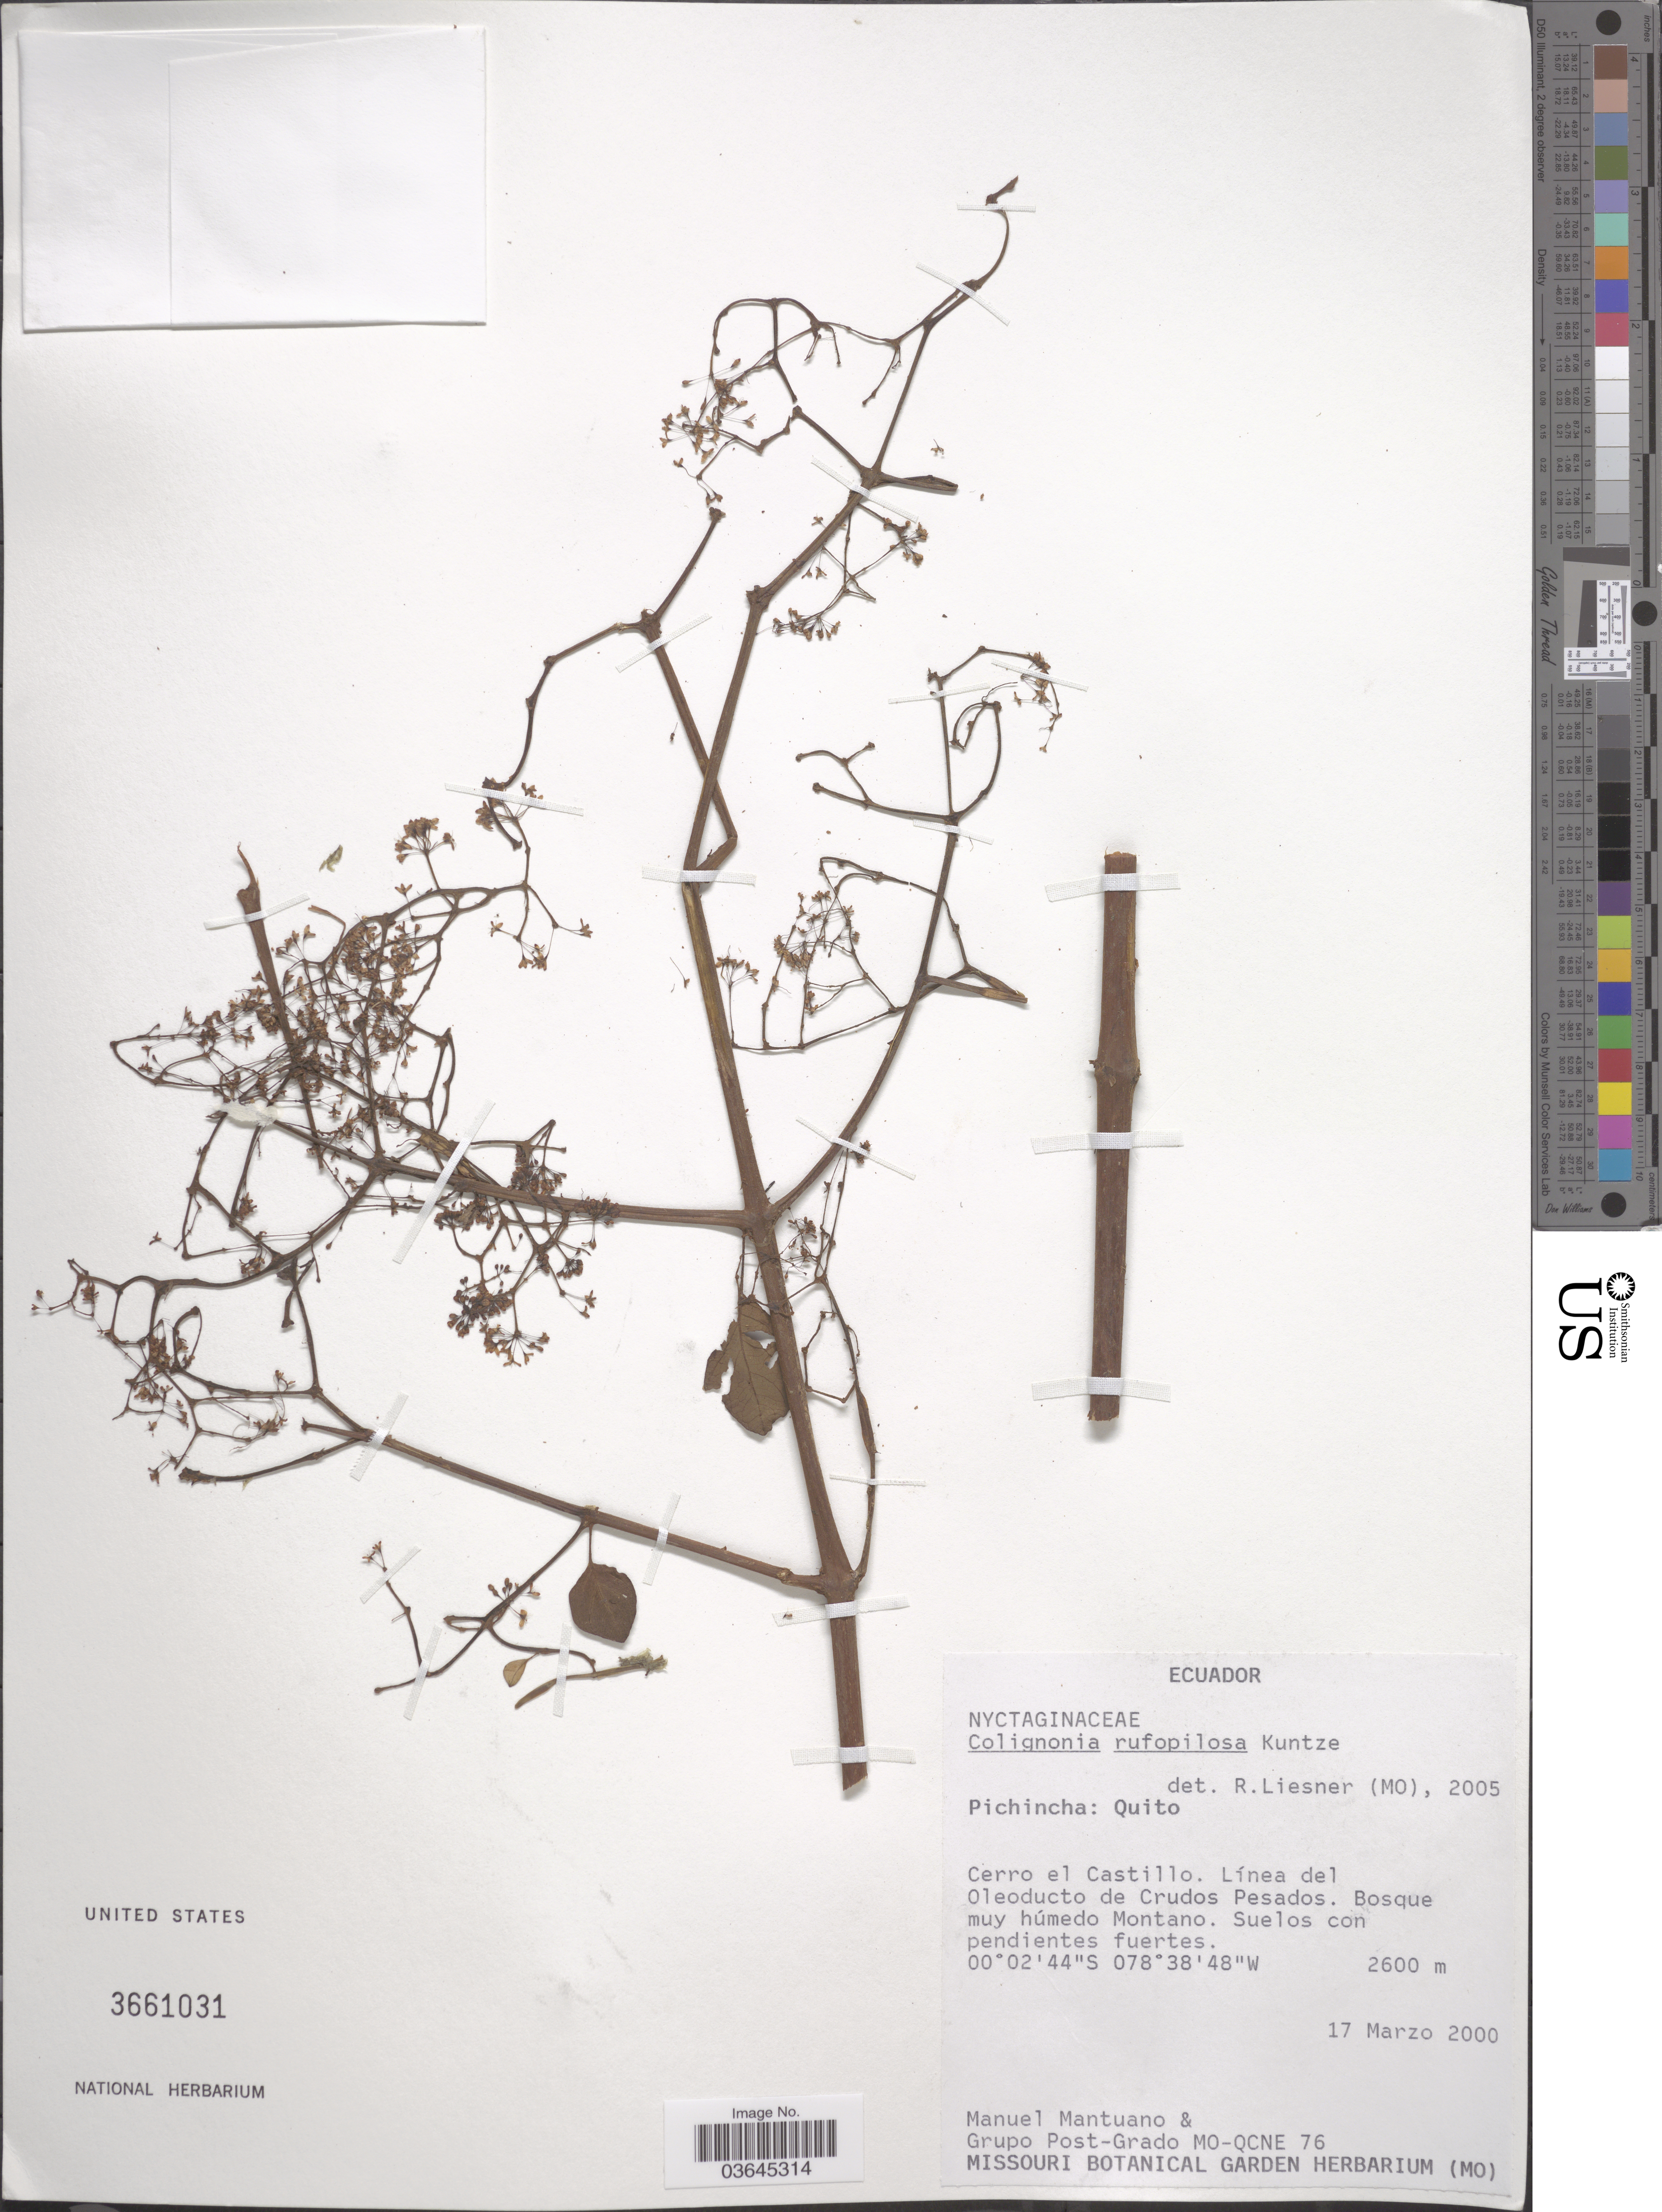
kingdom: Plantae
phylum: Tracheophyta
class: Magnoliopsida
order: Caryophyllales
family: Nyctaginaceae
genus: Colignonia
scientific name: Colignonia rufopilosa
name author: Kuntze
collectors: M. Mantuano & Grupo Post-Grado MO-QCNE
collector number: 76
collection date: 2000-03-17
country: Ecuador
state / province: Pichincha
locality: Quito. Cerro el Castillo. Línea del Oleoducto de Crudos Pesados.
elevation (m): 2600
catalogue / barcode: US 3661031